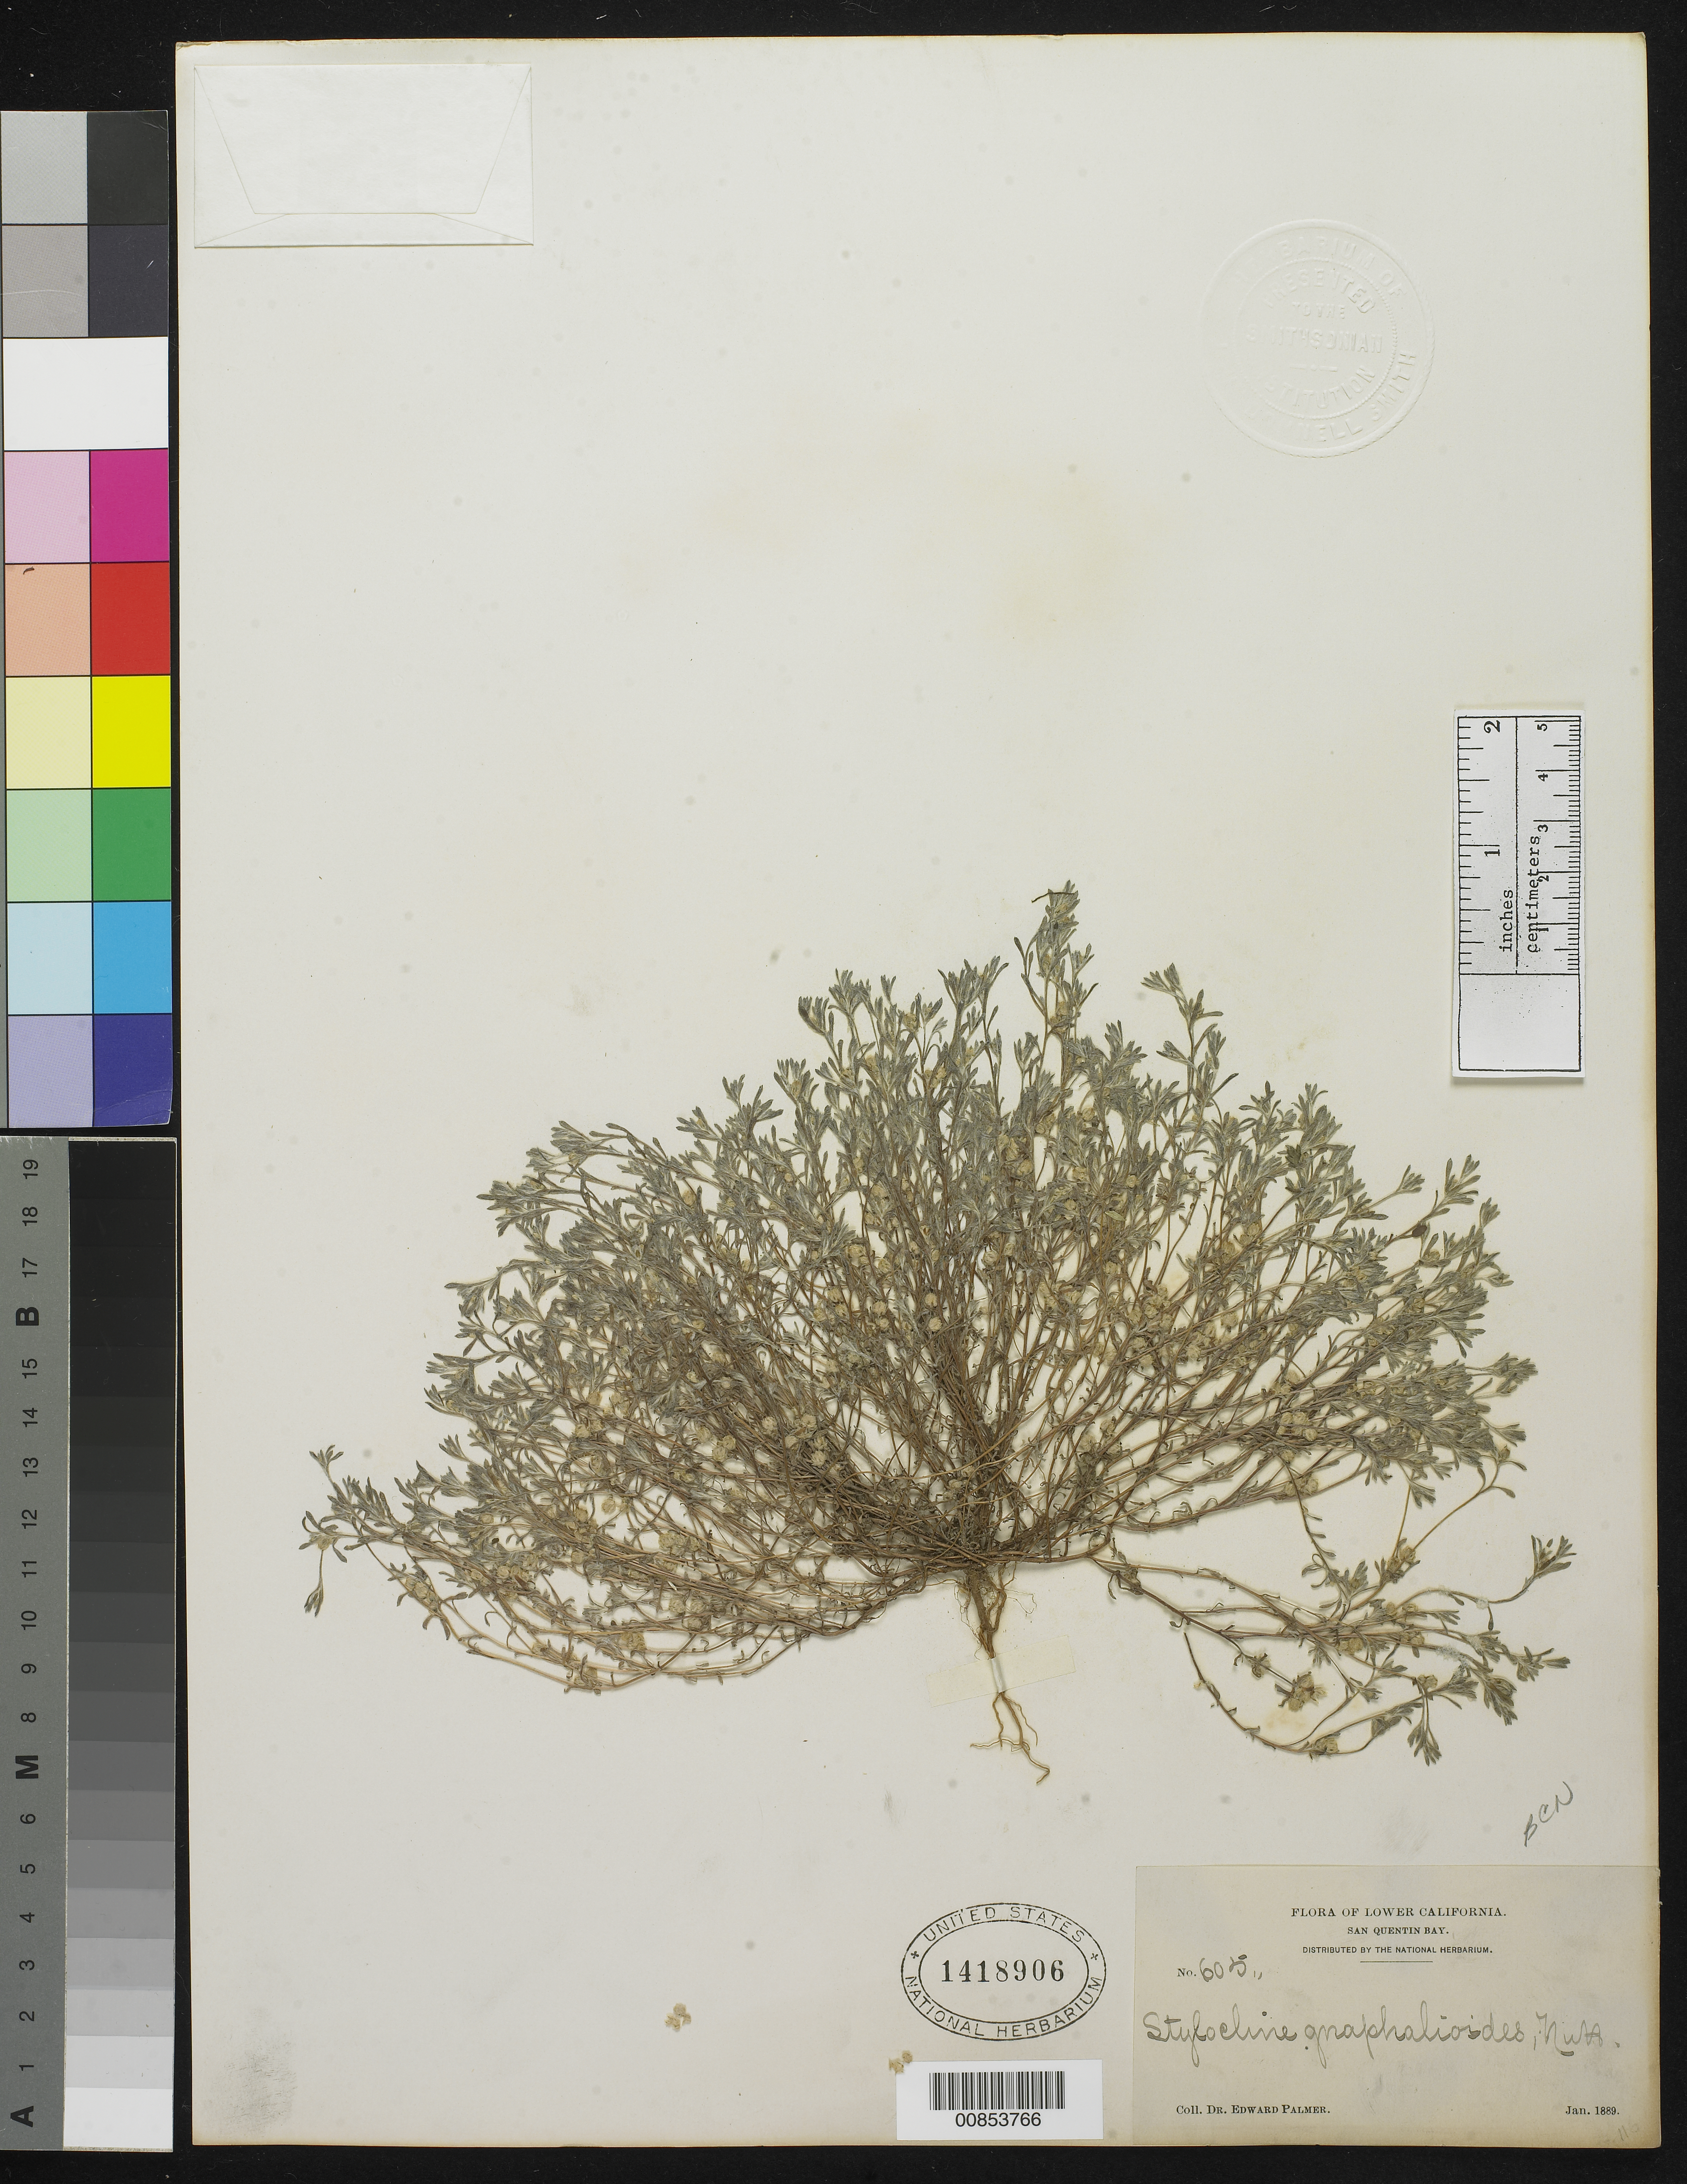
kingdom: Plantae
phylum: Tracheophyta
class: Magnoliopsida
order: Asterales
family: Asteraceae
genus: Stylocline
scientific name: Stylocline gnaphalioides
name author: Nutt.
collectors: E. Palmer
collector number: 605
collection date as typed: Jan 1889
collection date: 1889-01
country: Mexico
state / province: Baja California Norte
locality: San Quentin Bay, Baja California.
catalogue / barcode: US 1418906